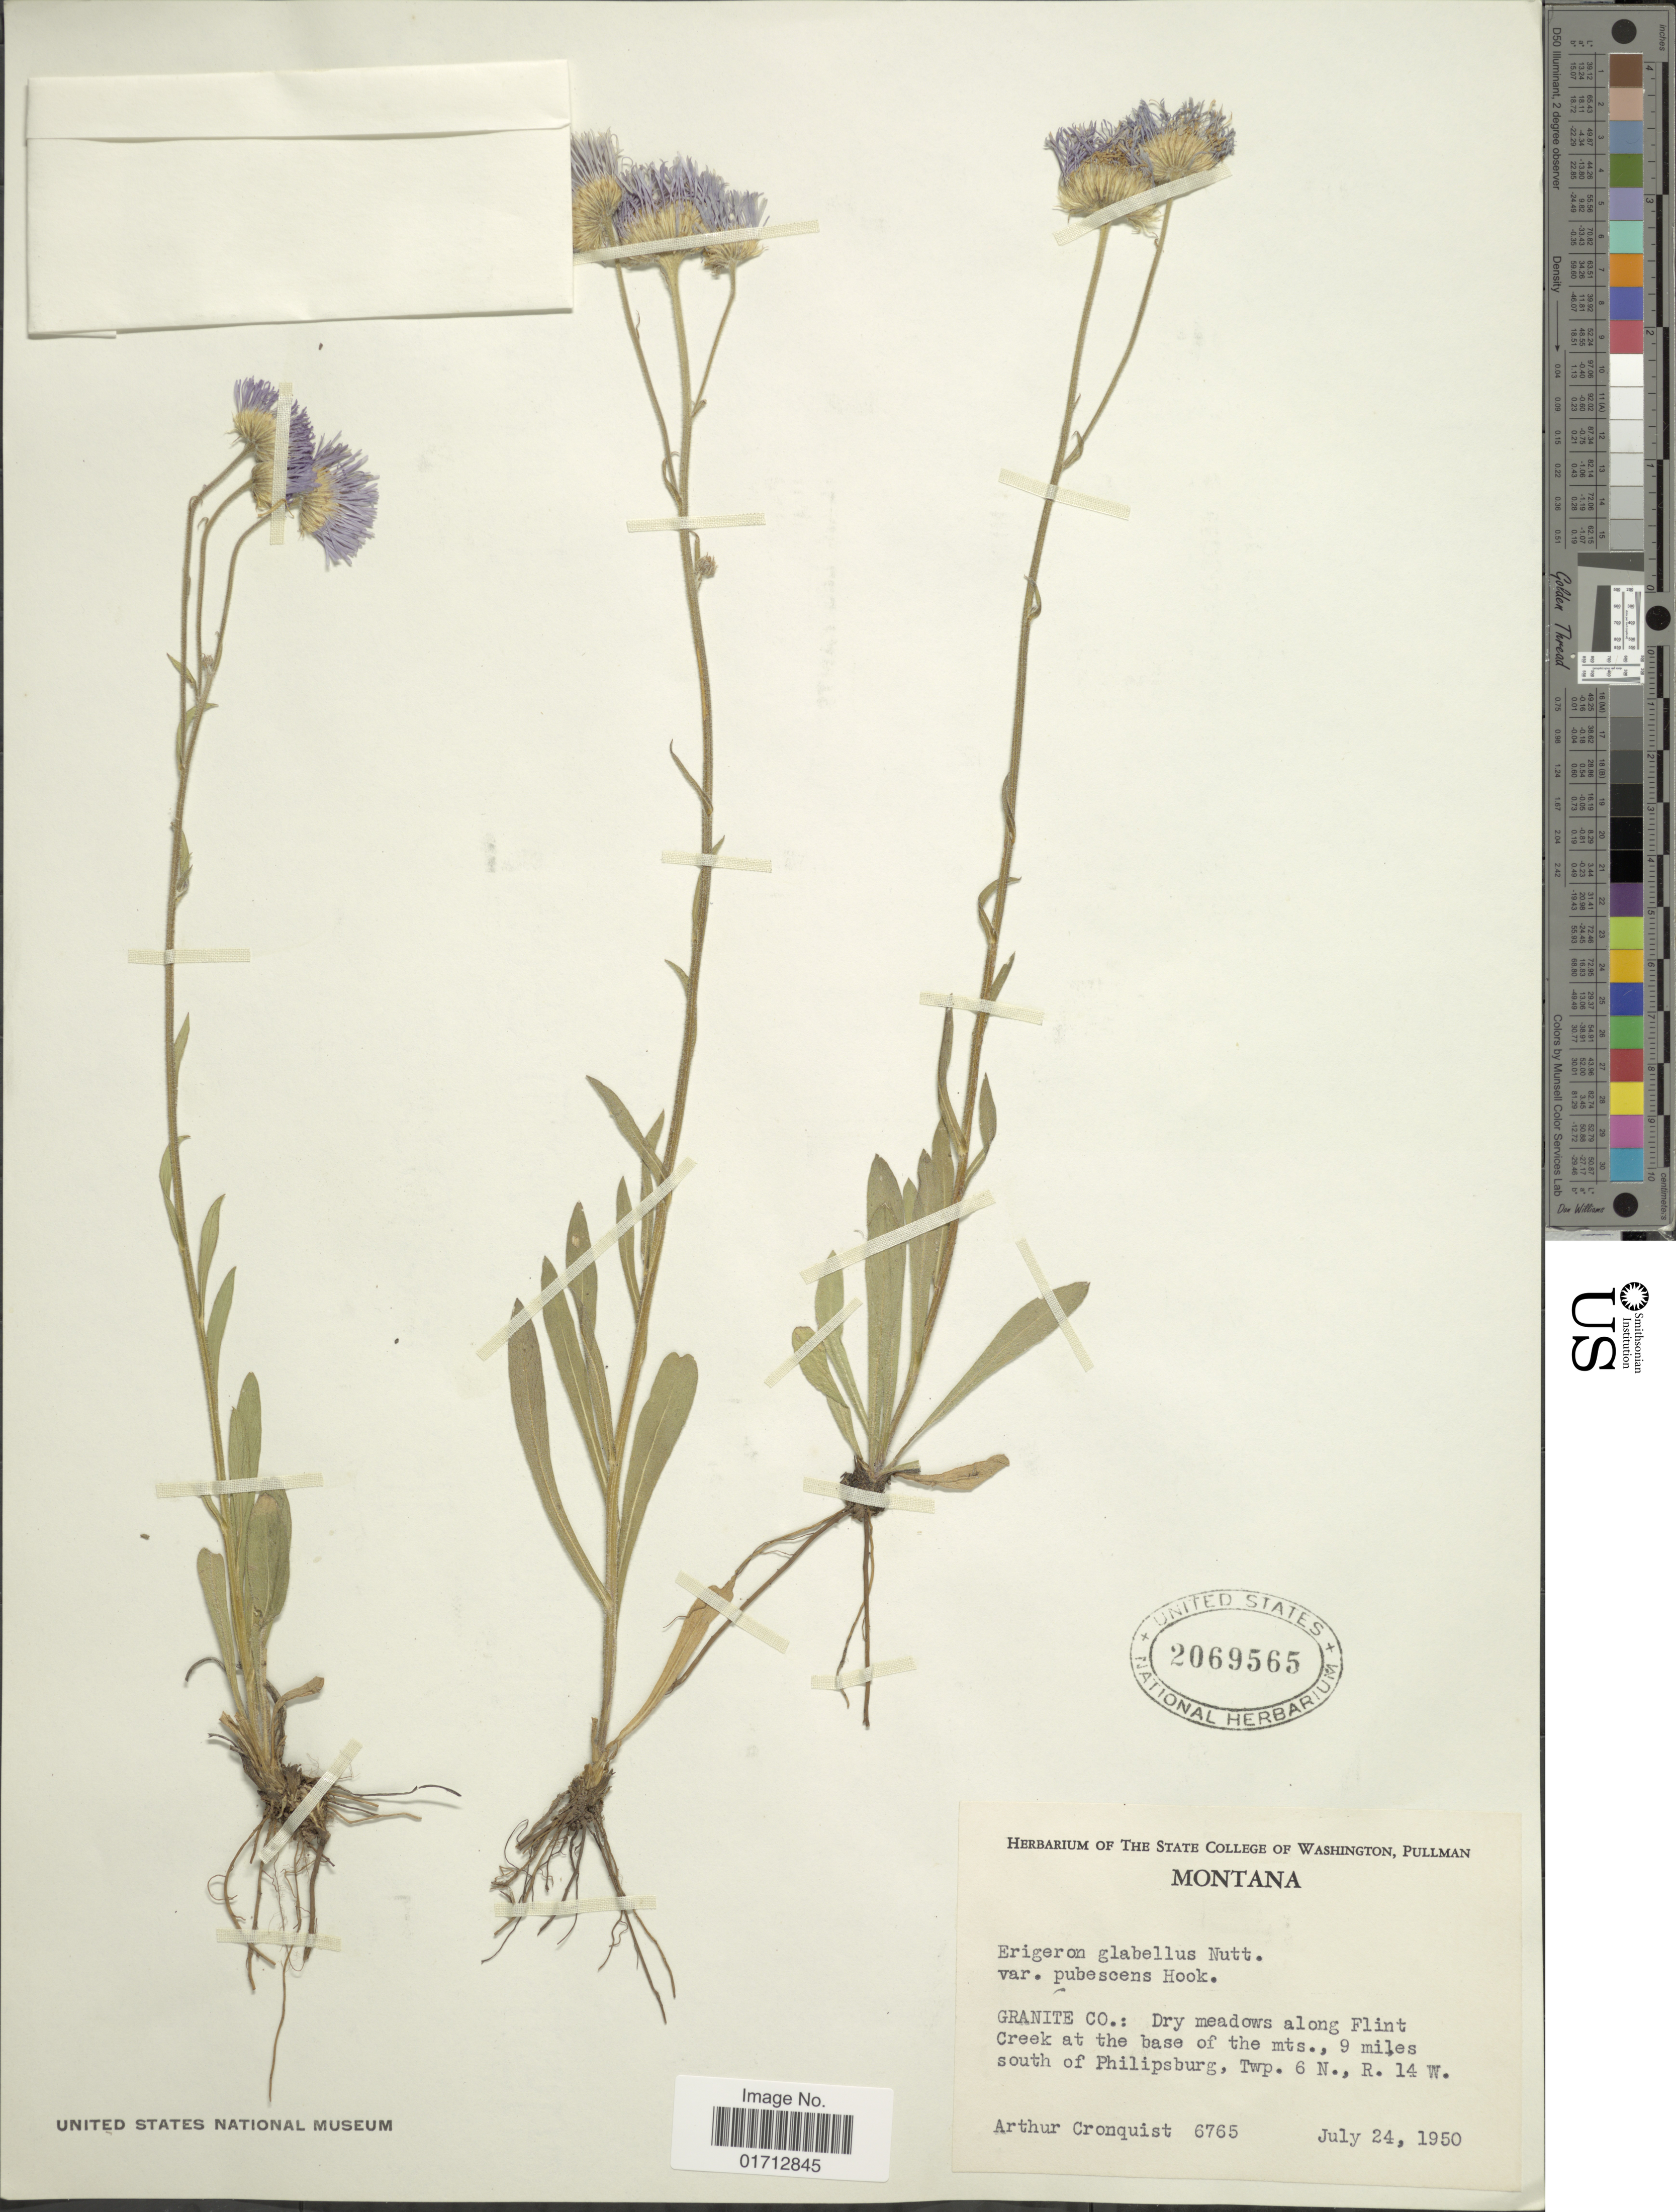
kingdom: Plantae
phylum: Tracheophyta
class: Magnoliopsida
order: Asterales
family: Asteraceae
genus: Erigeron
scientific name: Erigeron glabellus subsp. pubescens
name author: (Hook.) Cronq.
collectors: A. J. Cronquist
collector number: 6765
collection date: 1950-07-24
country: United States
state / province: Montana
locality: Granie Co.: along Flint Creek at the base of the mts., 9 miles south of Philipsburgm Twp. 6N., R.14W.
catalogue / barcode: US 2069565